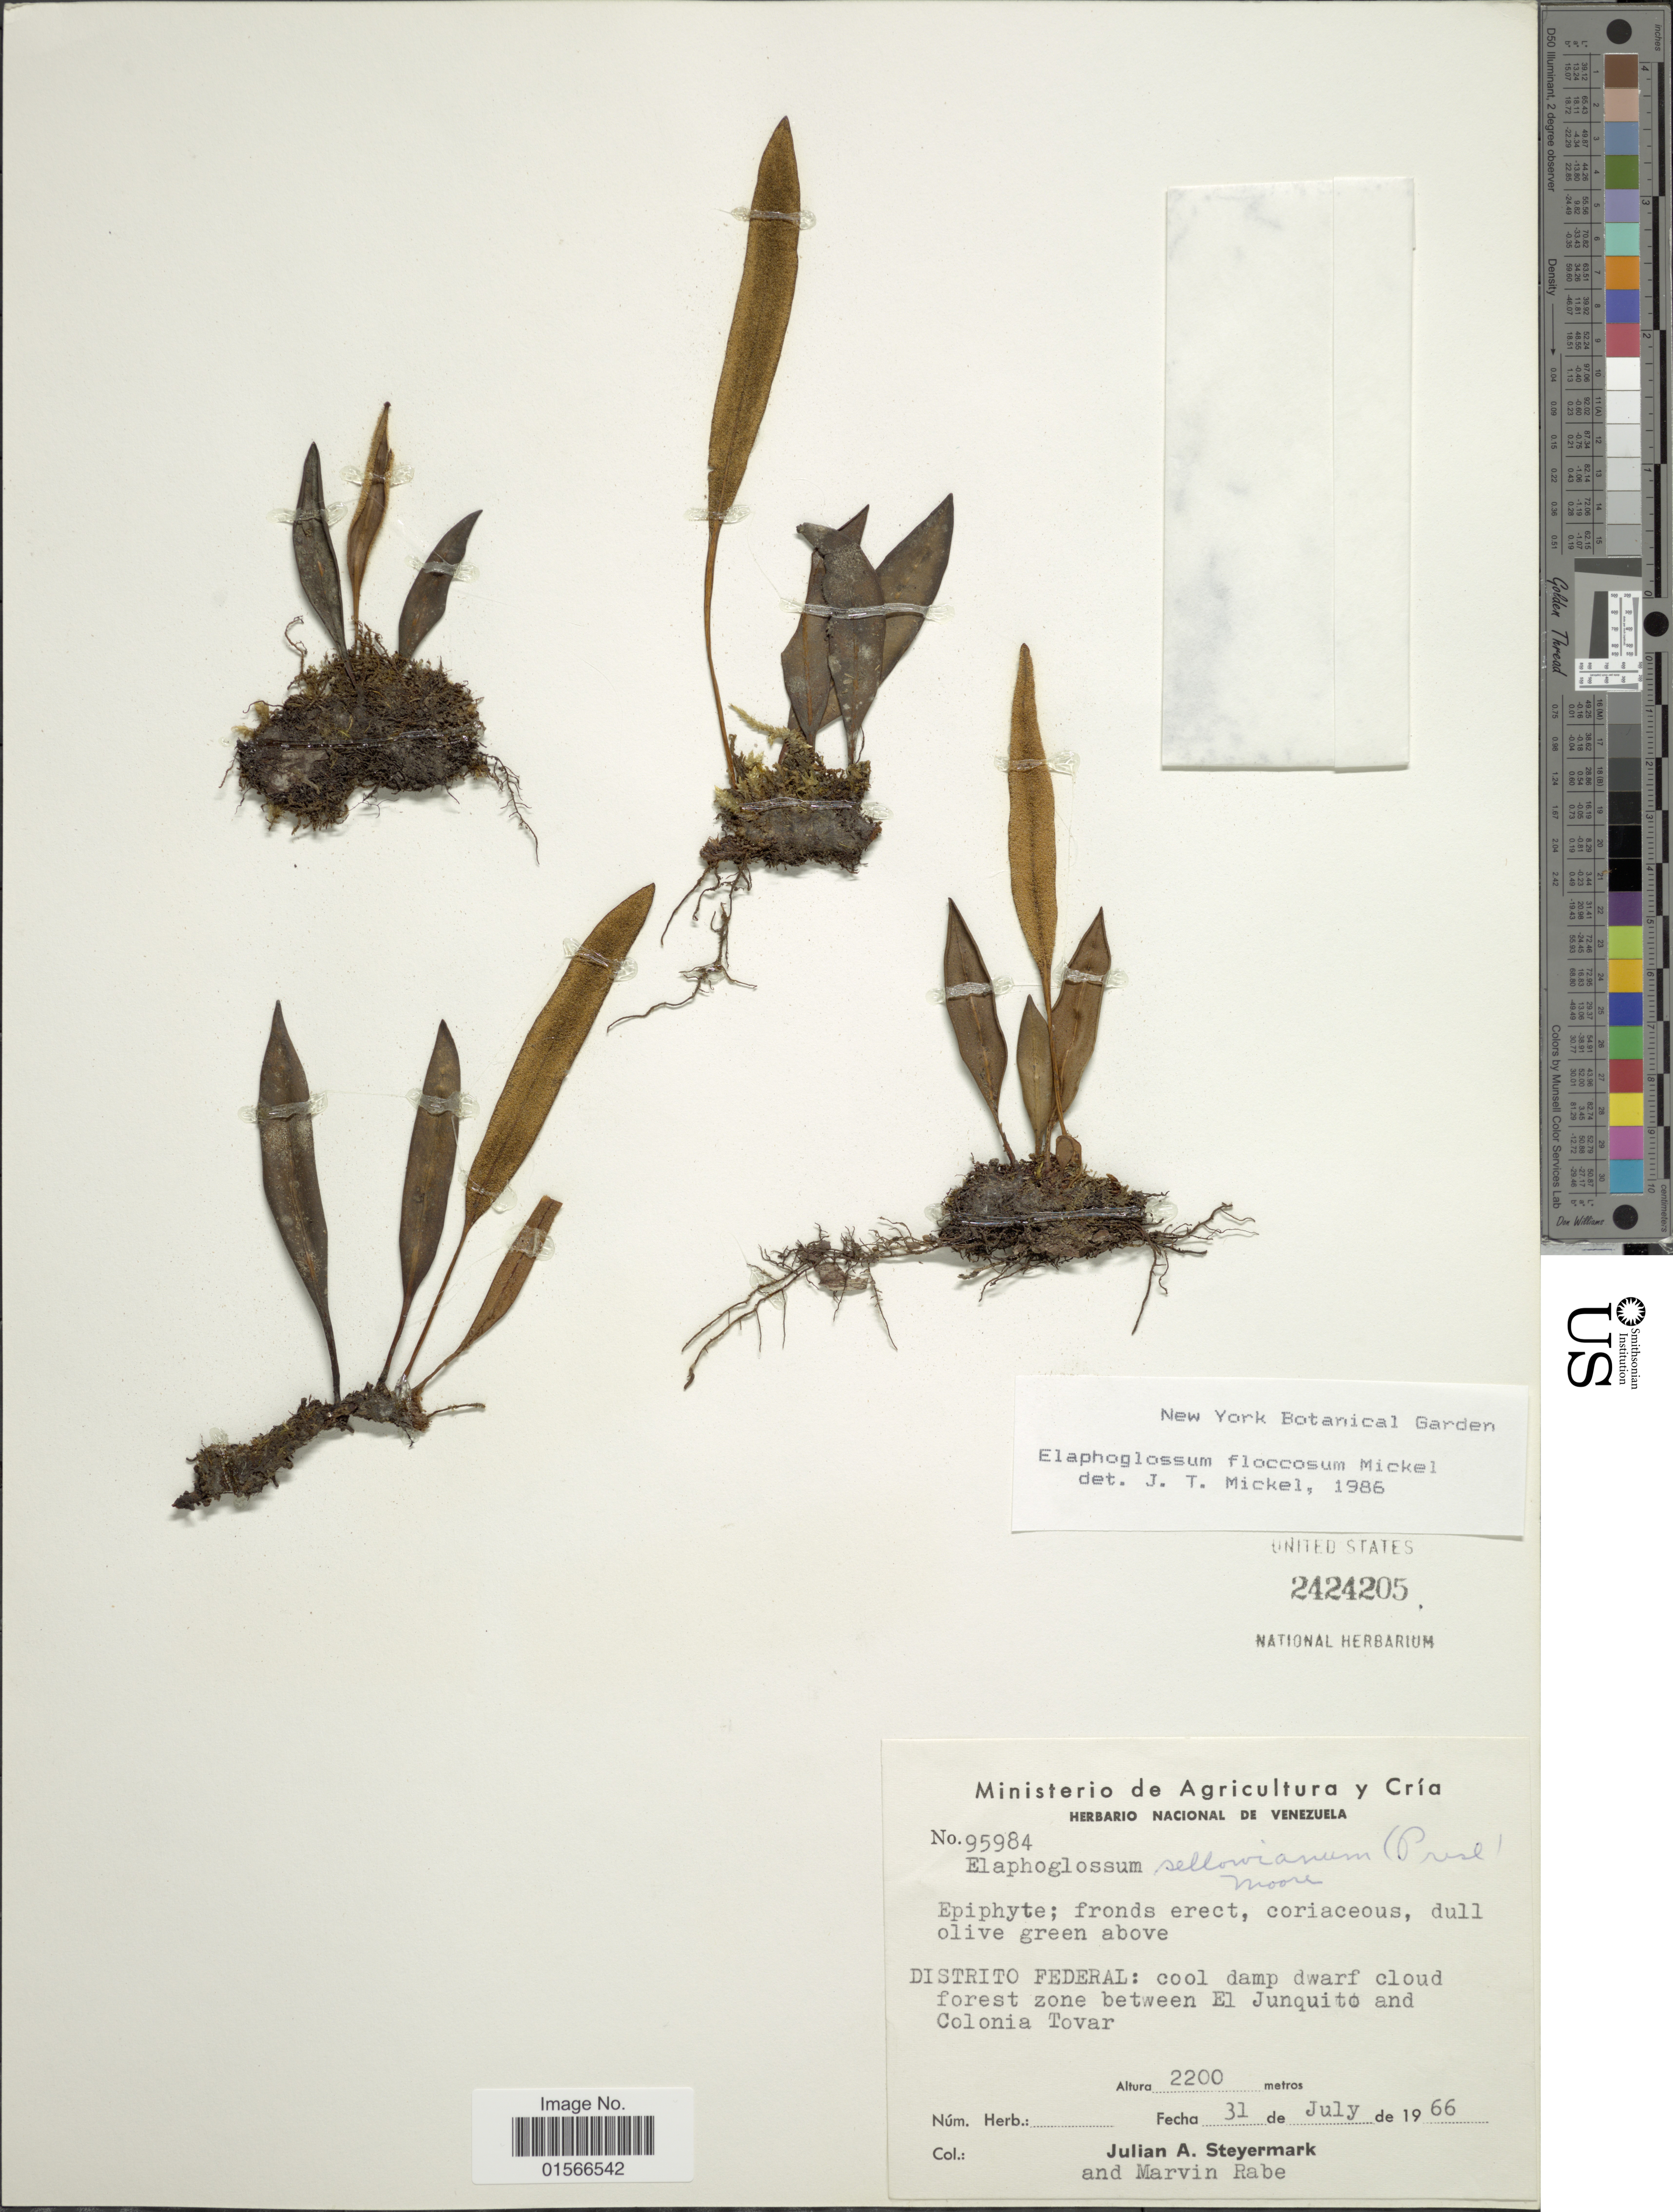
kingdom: Plantae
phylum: Tracheophyta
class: Polypodiopsida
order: Polypodiales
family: Dryopteridaceae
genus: Elaphoglossum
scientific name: Elaphoglossum floccosum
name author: Mickel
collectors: J. Steyermark & M. Rabe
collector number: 95984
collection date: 1966-07-31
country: Venezuela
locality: Distrito Federal: cool dam dwarf cloud forest zone between El Junquito and Colonia Tovar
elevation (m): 2200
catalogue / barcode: US 2424205